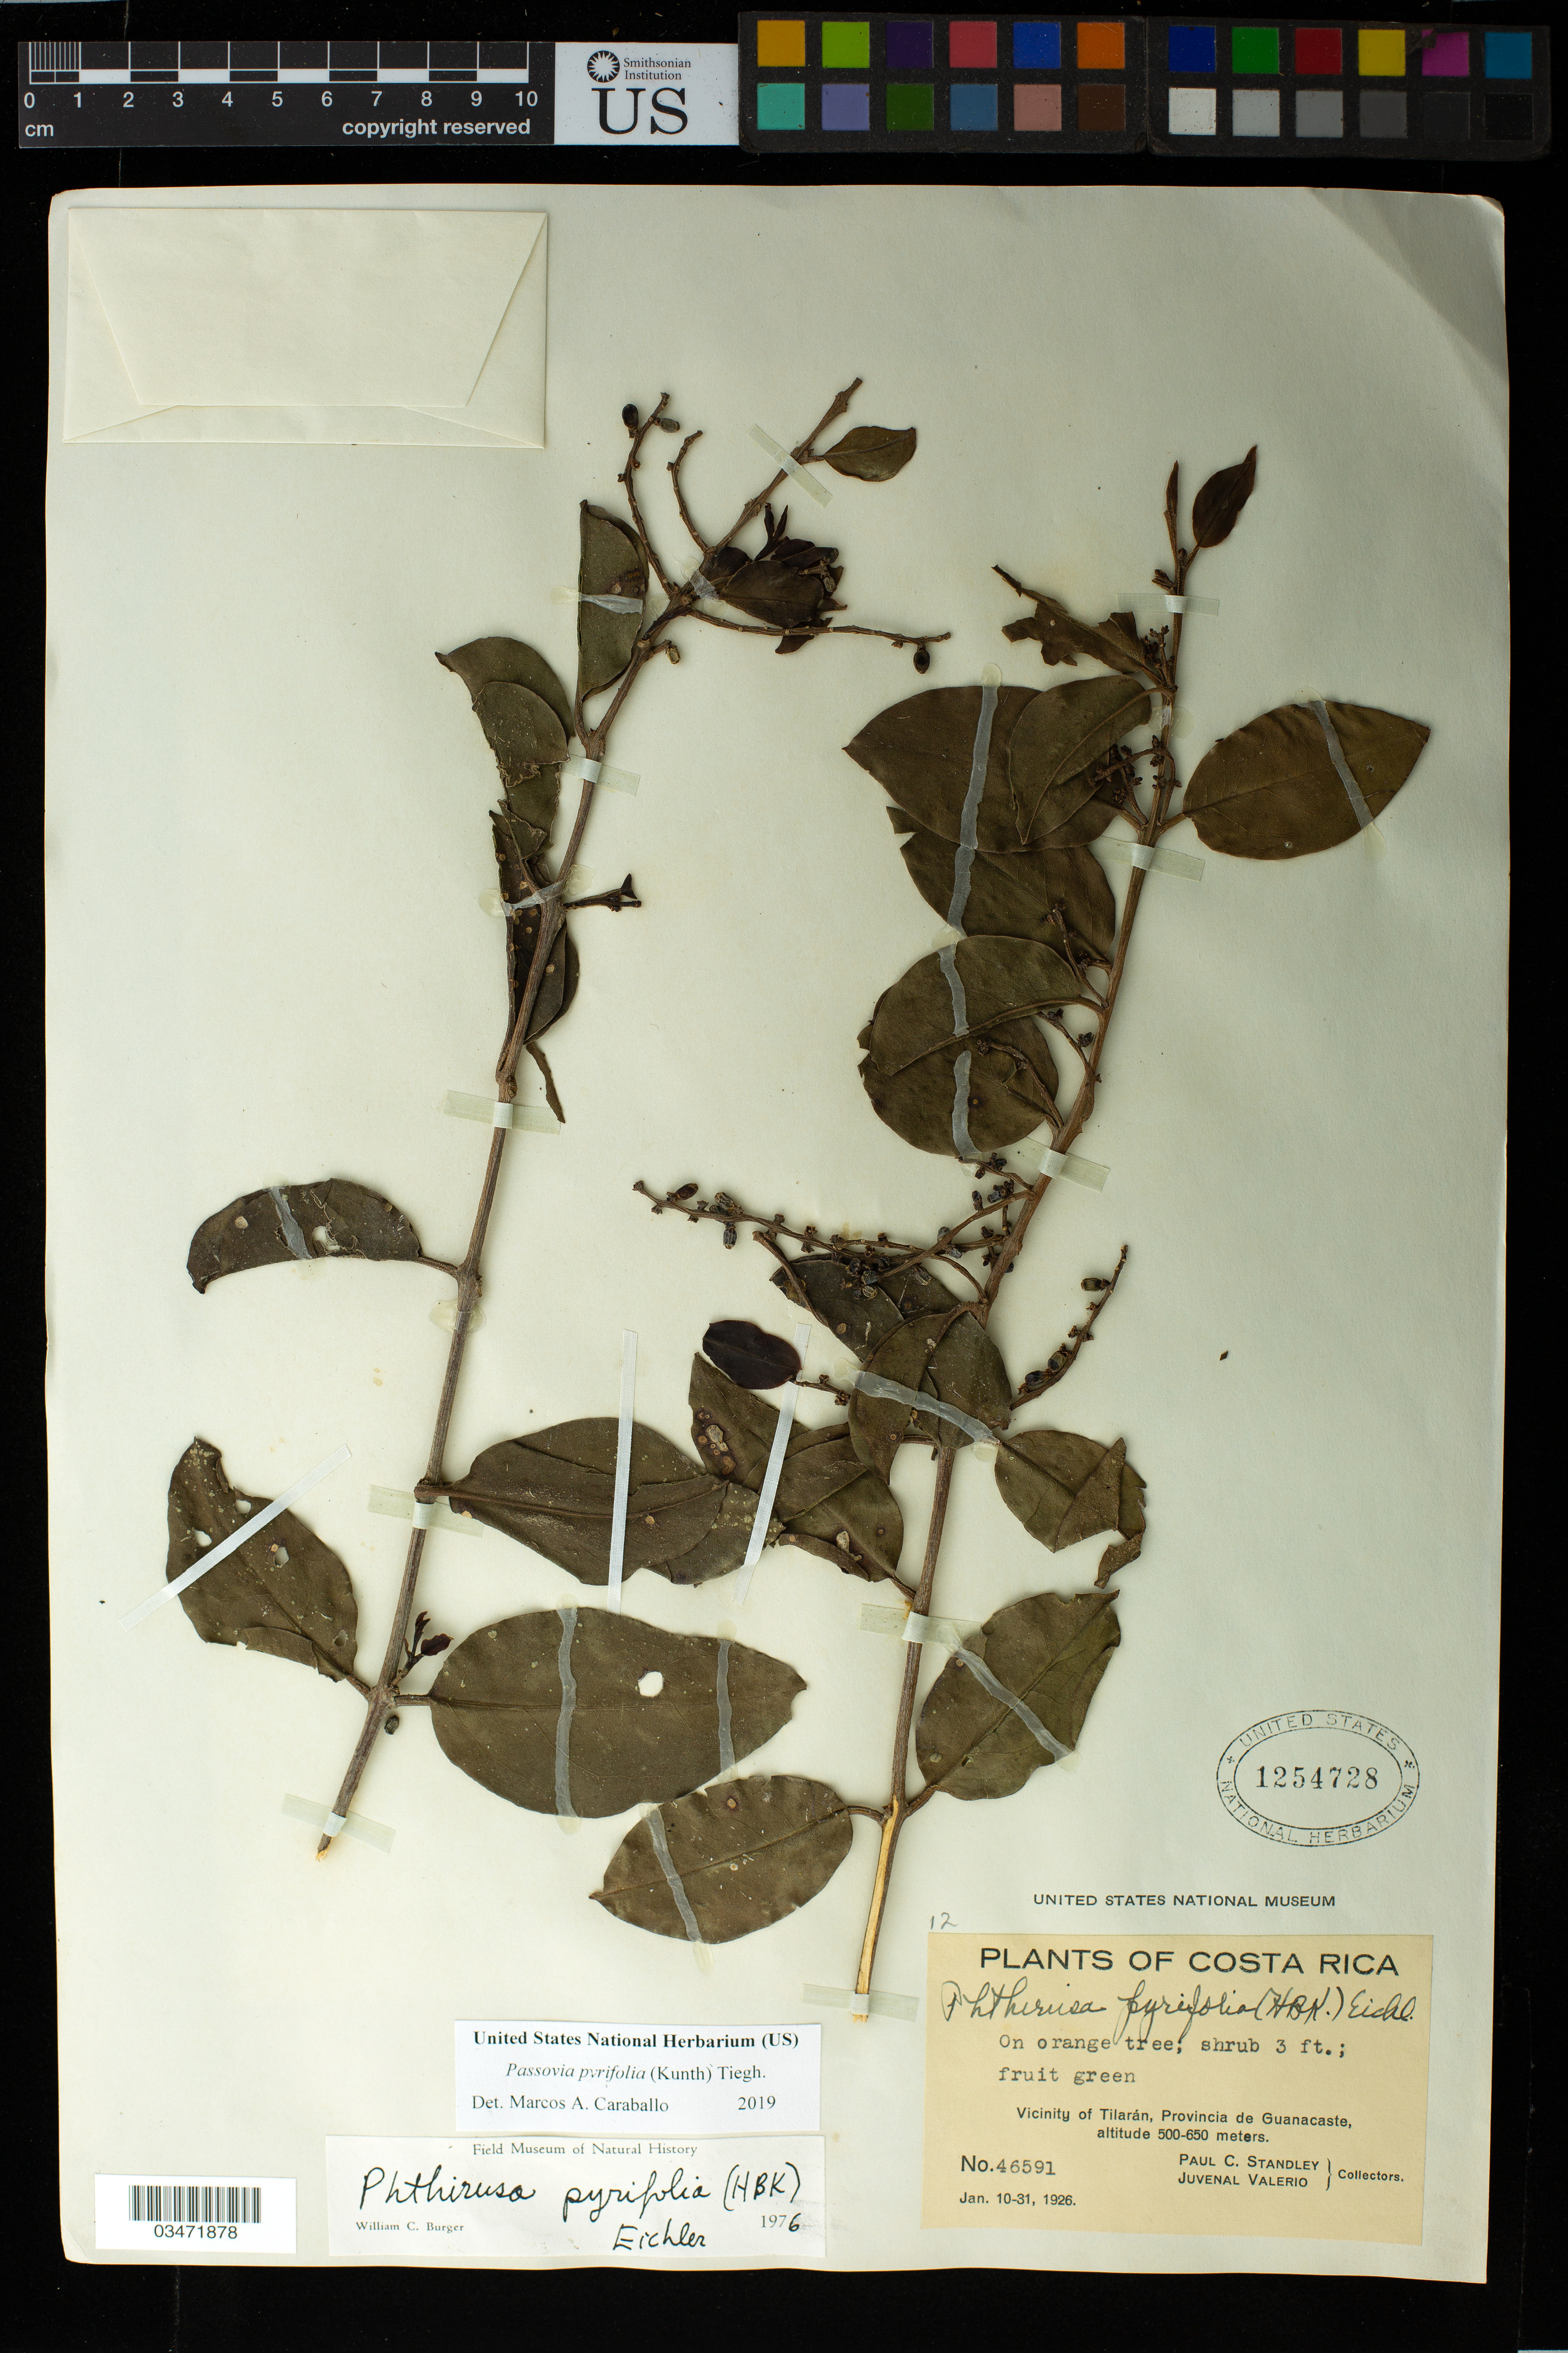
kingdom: Plantae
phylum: Tracheophyta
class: Magnoliopsida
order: Santalales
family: Loranthaceae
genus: Passovia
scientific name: Passovia pyrifolia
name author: (Kunth) Tiegh.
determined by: Caraballo-Ortiz, Marcos A., (MISS), University of Mississippi (UNITED STATES)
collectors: P. C. Standley & J. Valerio R.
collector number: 46591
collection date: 1926-01-10/1926-01-31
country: Costa Rica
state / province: Guanacaste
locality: Tilarán, vicinity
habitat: On orange tree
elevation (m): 500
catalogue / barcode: US 1254728